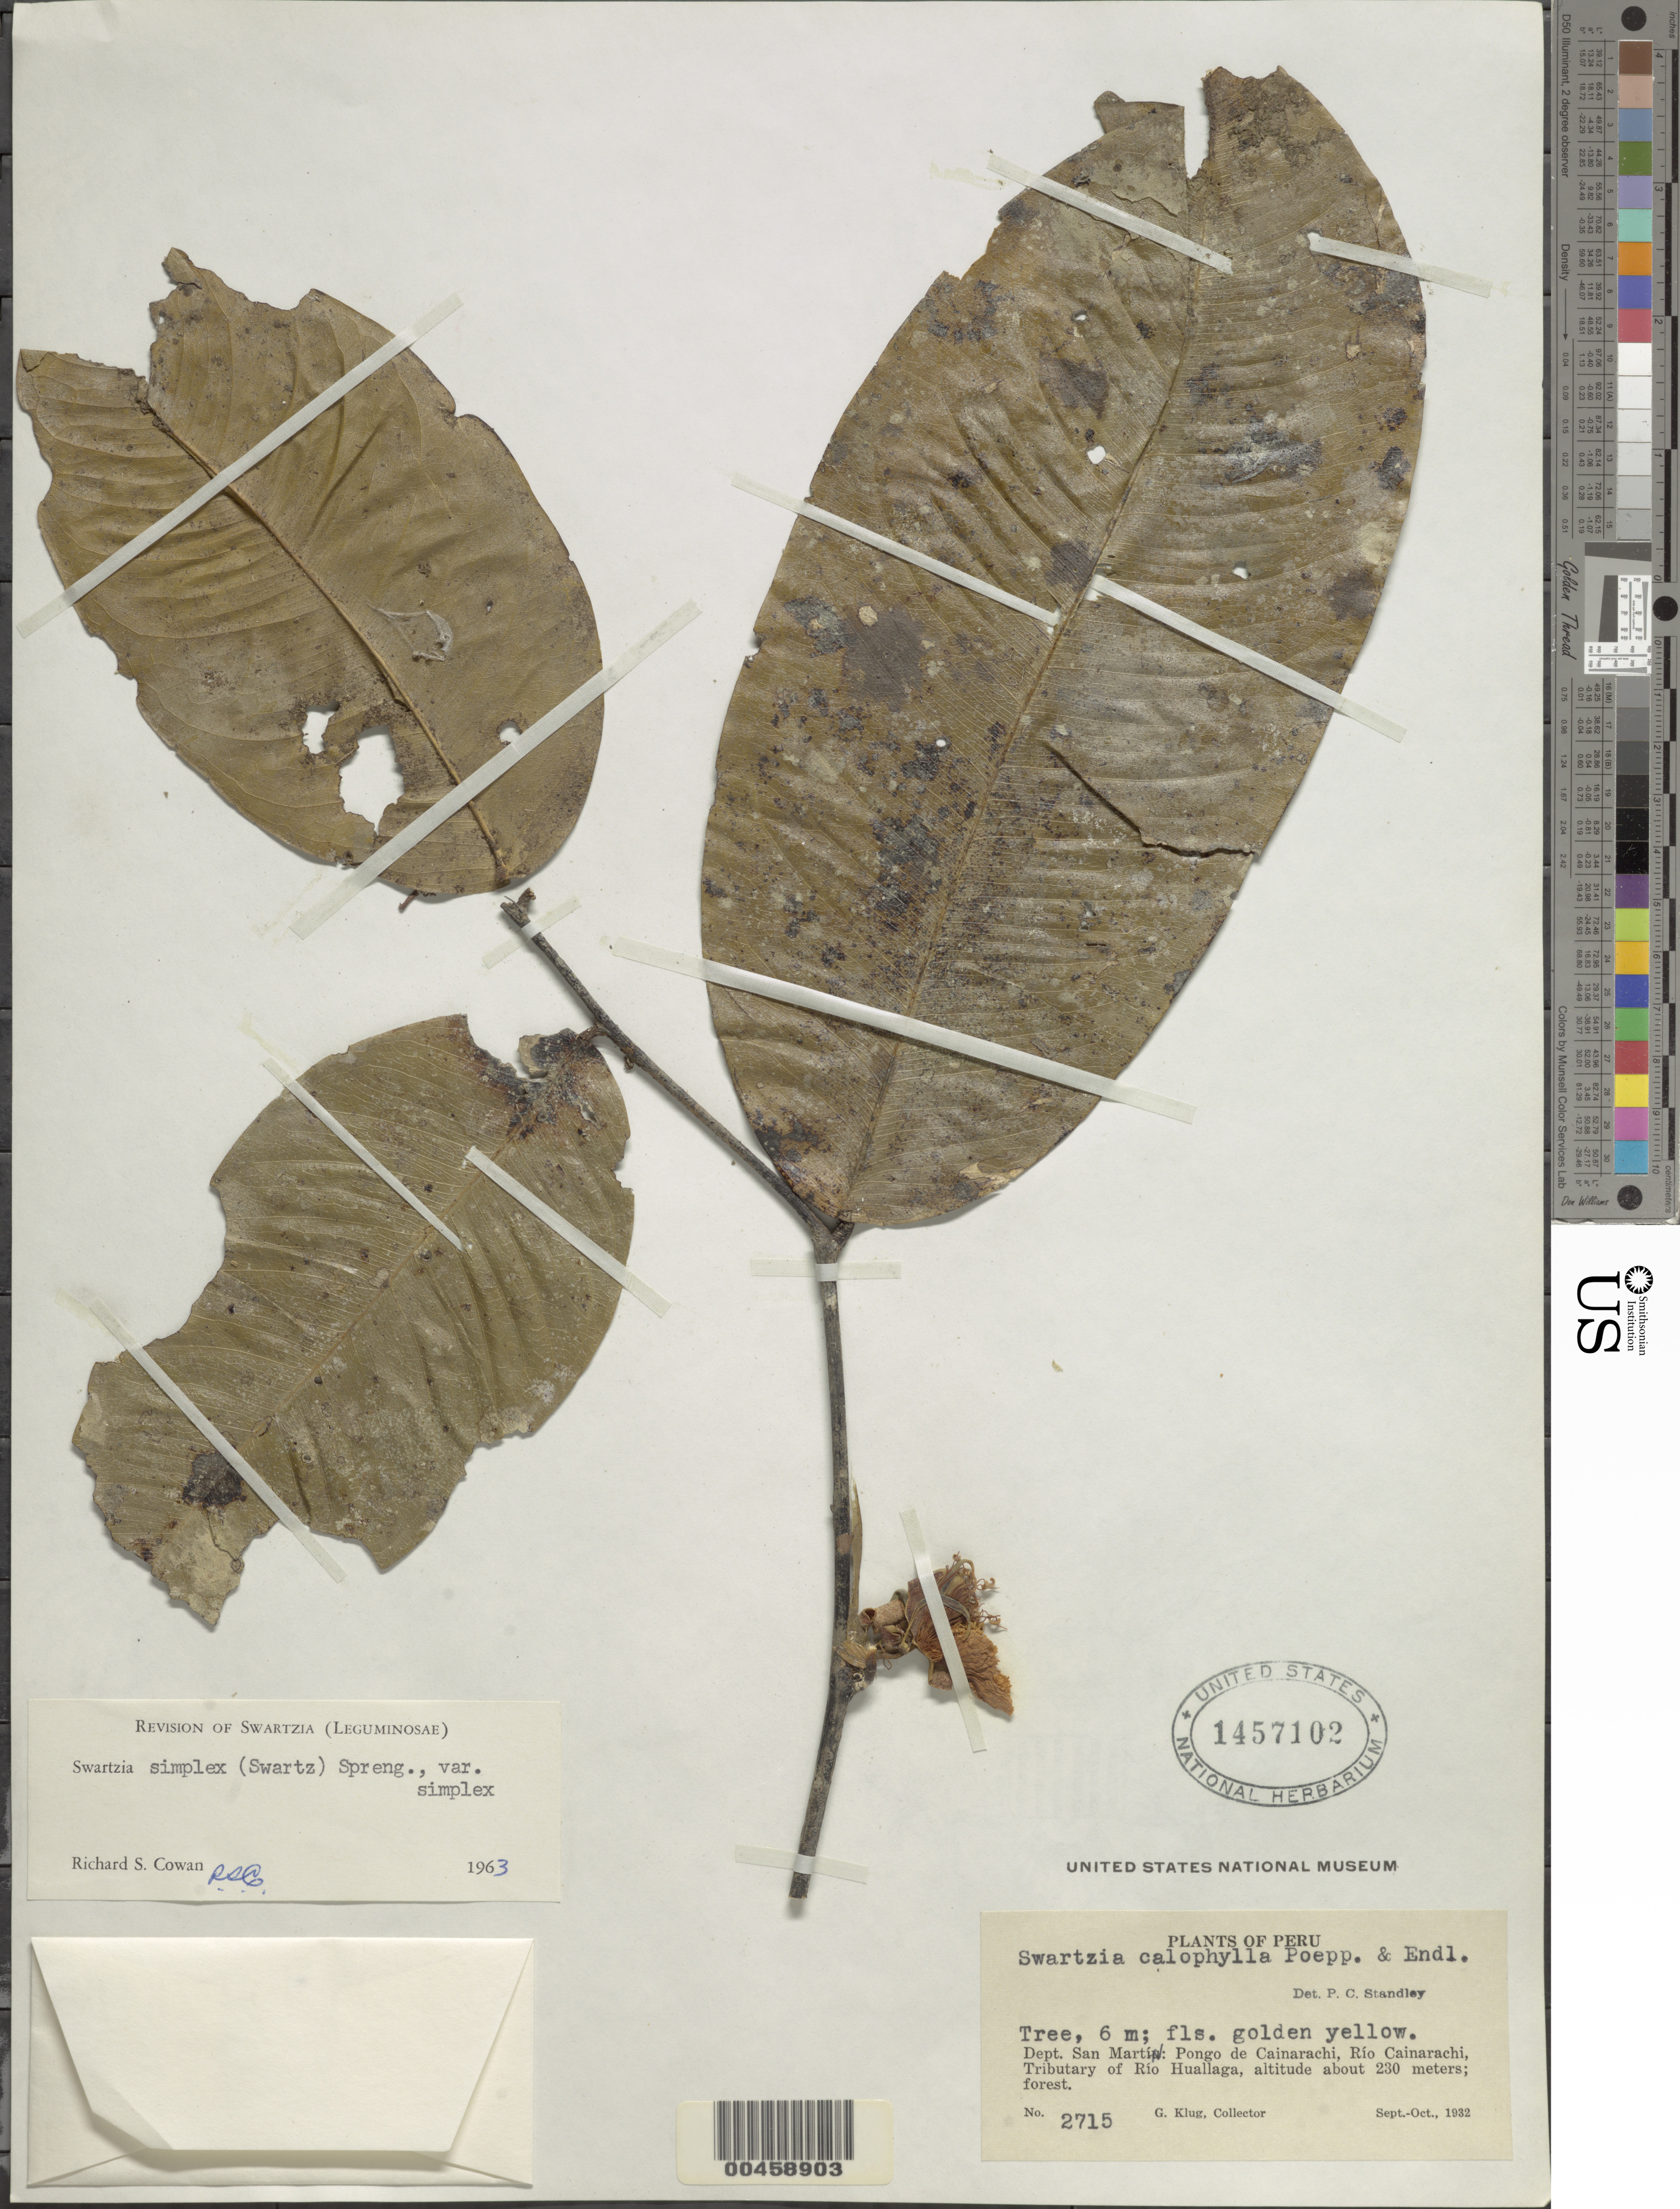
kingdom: Plantae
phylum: Tracheophyta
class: Magnoliopsida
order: Fabales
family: Fabaceae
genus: Swartzia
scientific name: Swartzia simplex var. simplex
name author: (Sw.) Spreng.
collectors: G. Klug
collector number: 2715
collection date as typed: Sep 1932 to -- Oct 1932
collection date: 1932-09/1932-10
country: Peru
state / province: San Martín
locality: Pongo de cainarachi, rio cainarachi, tributary of rio huallaga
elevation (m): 230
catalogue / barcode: US 1457102